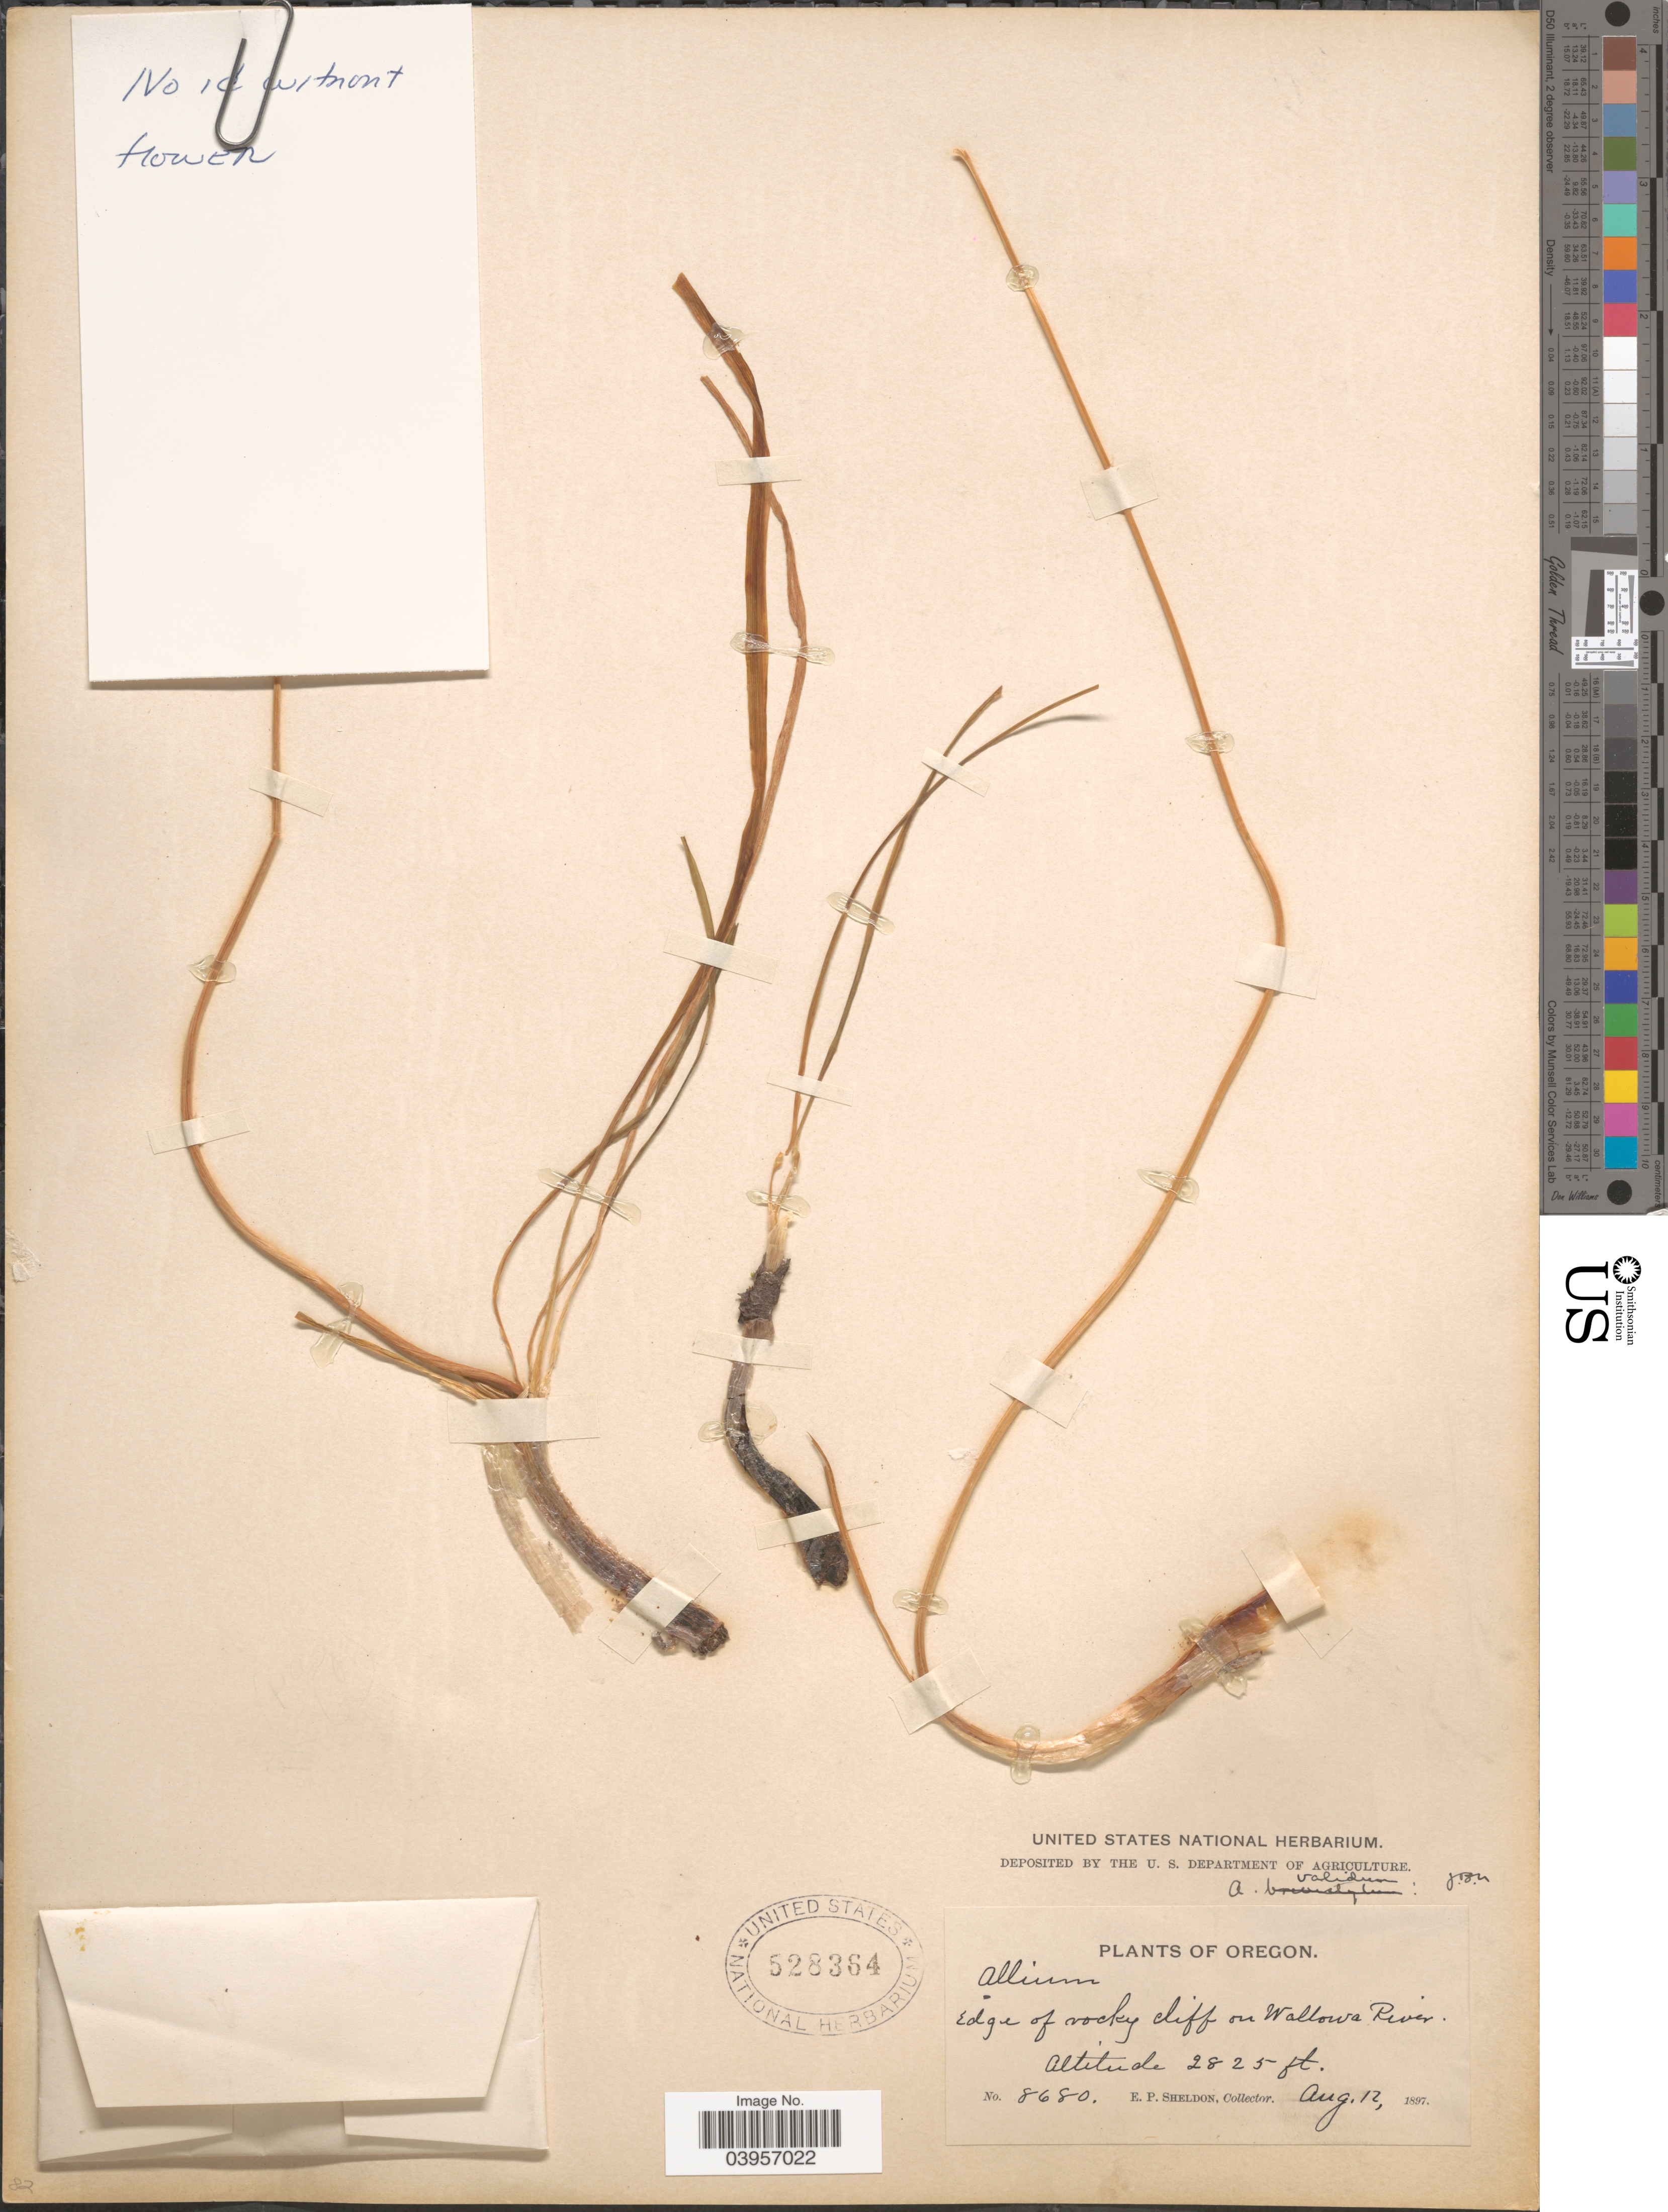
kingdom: Plantae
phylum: Tracheophyta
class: Liliopsida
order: Asparagales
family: Amaryllidaceae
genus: Allium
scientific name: Allium sp.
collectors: E. P. Sheldon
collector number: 8680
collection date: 1897-08-12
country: United States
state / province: Oregon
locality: Edge of rocky cliff on Wallowa River.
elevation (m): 861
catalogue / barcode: US 528364